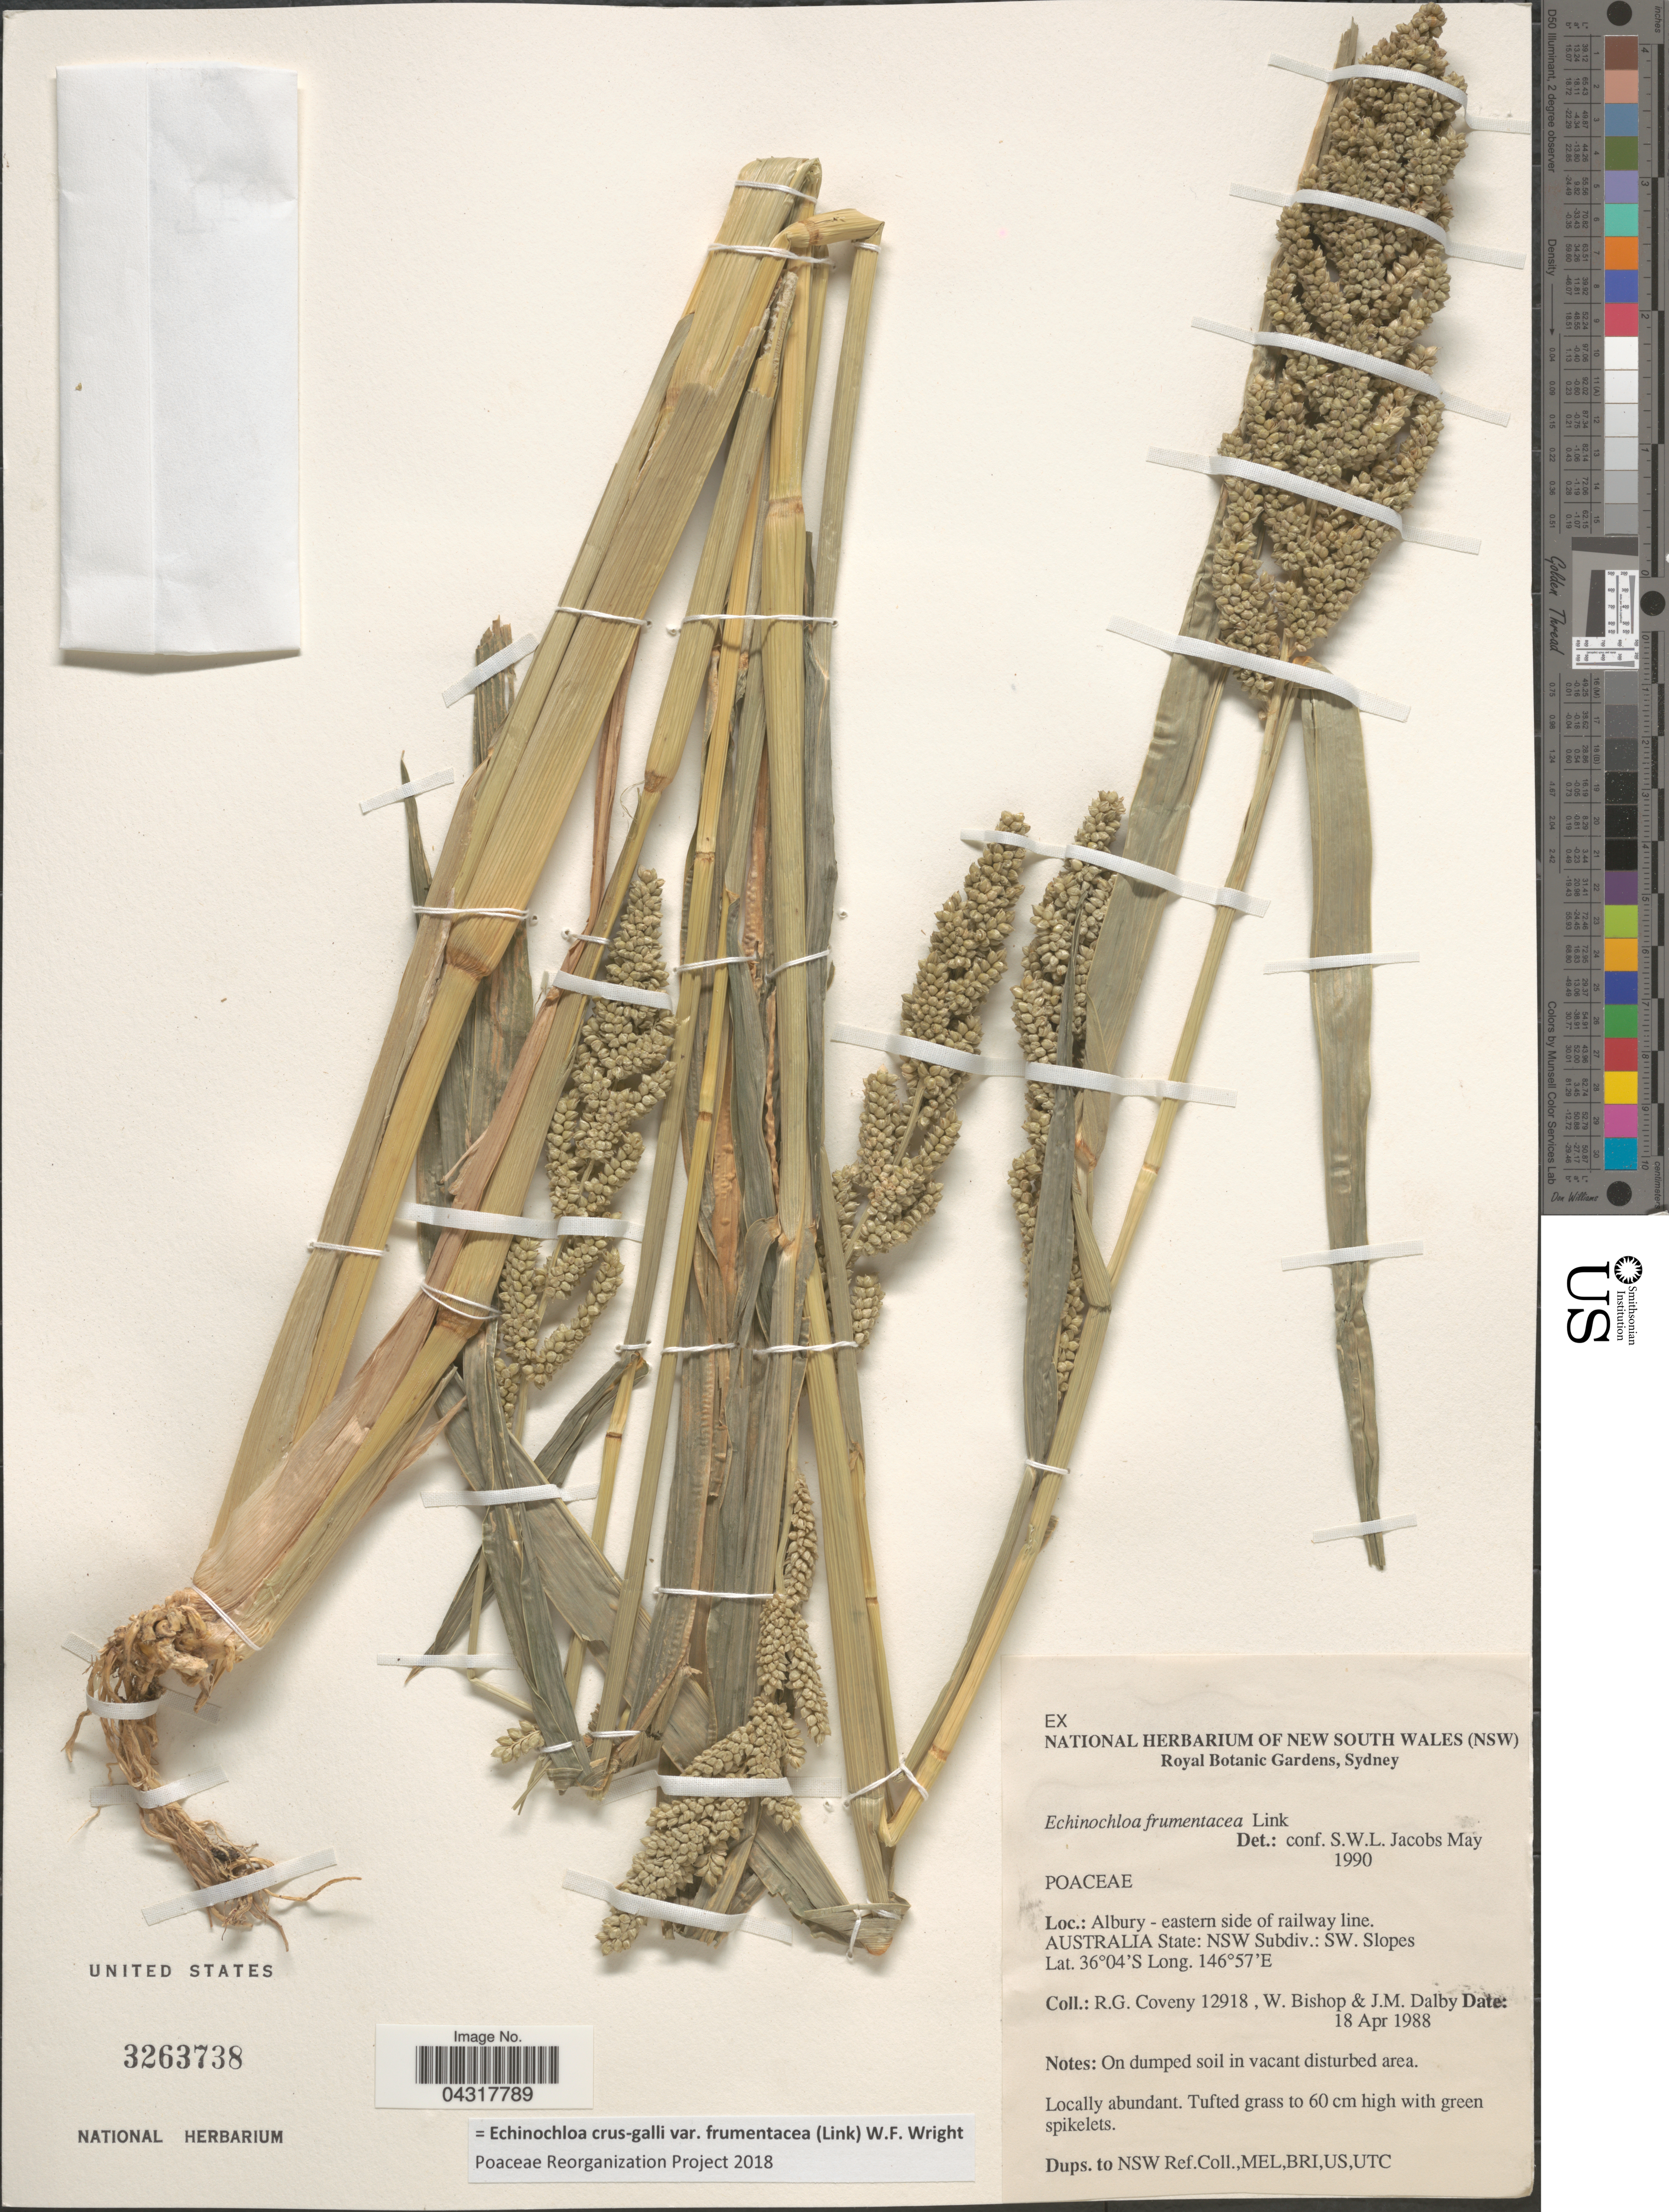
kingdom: Plantae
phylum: Tracheophyta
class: Liliopsida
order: Poales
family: Poaceae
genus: Echinochloa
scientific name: Echinochloa crus-galli var. frumentacea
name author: (Link) W. Wight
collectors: R. Coveny, W. Bishop & J. Dalby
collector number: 12918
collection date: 1988-04-18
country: Australia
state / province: New South Wales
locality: Albury- eastern side of railway line. Subdiv.: SW. slopes.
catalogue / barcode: US 3263738